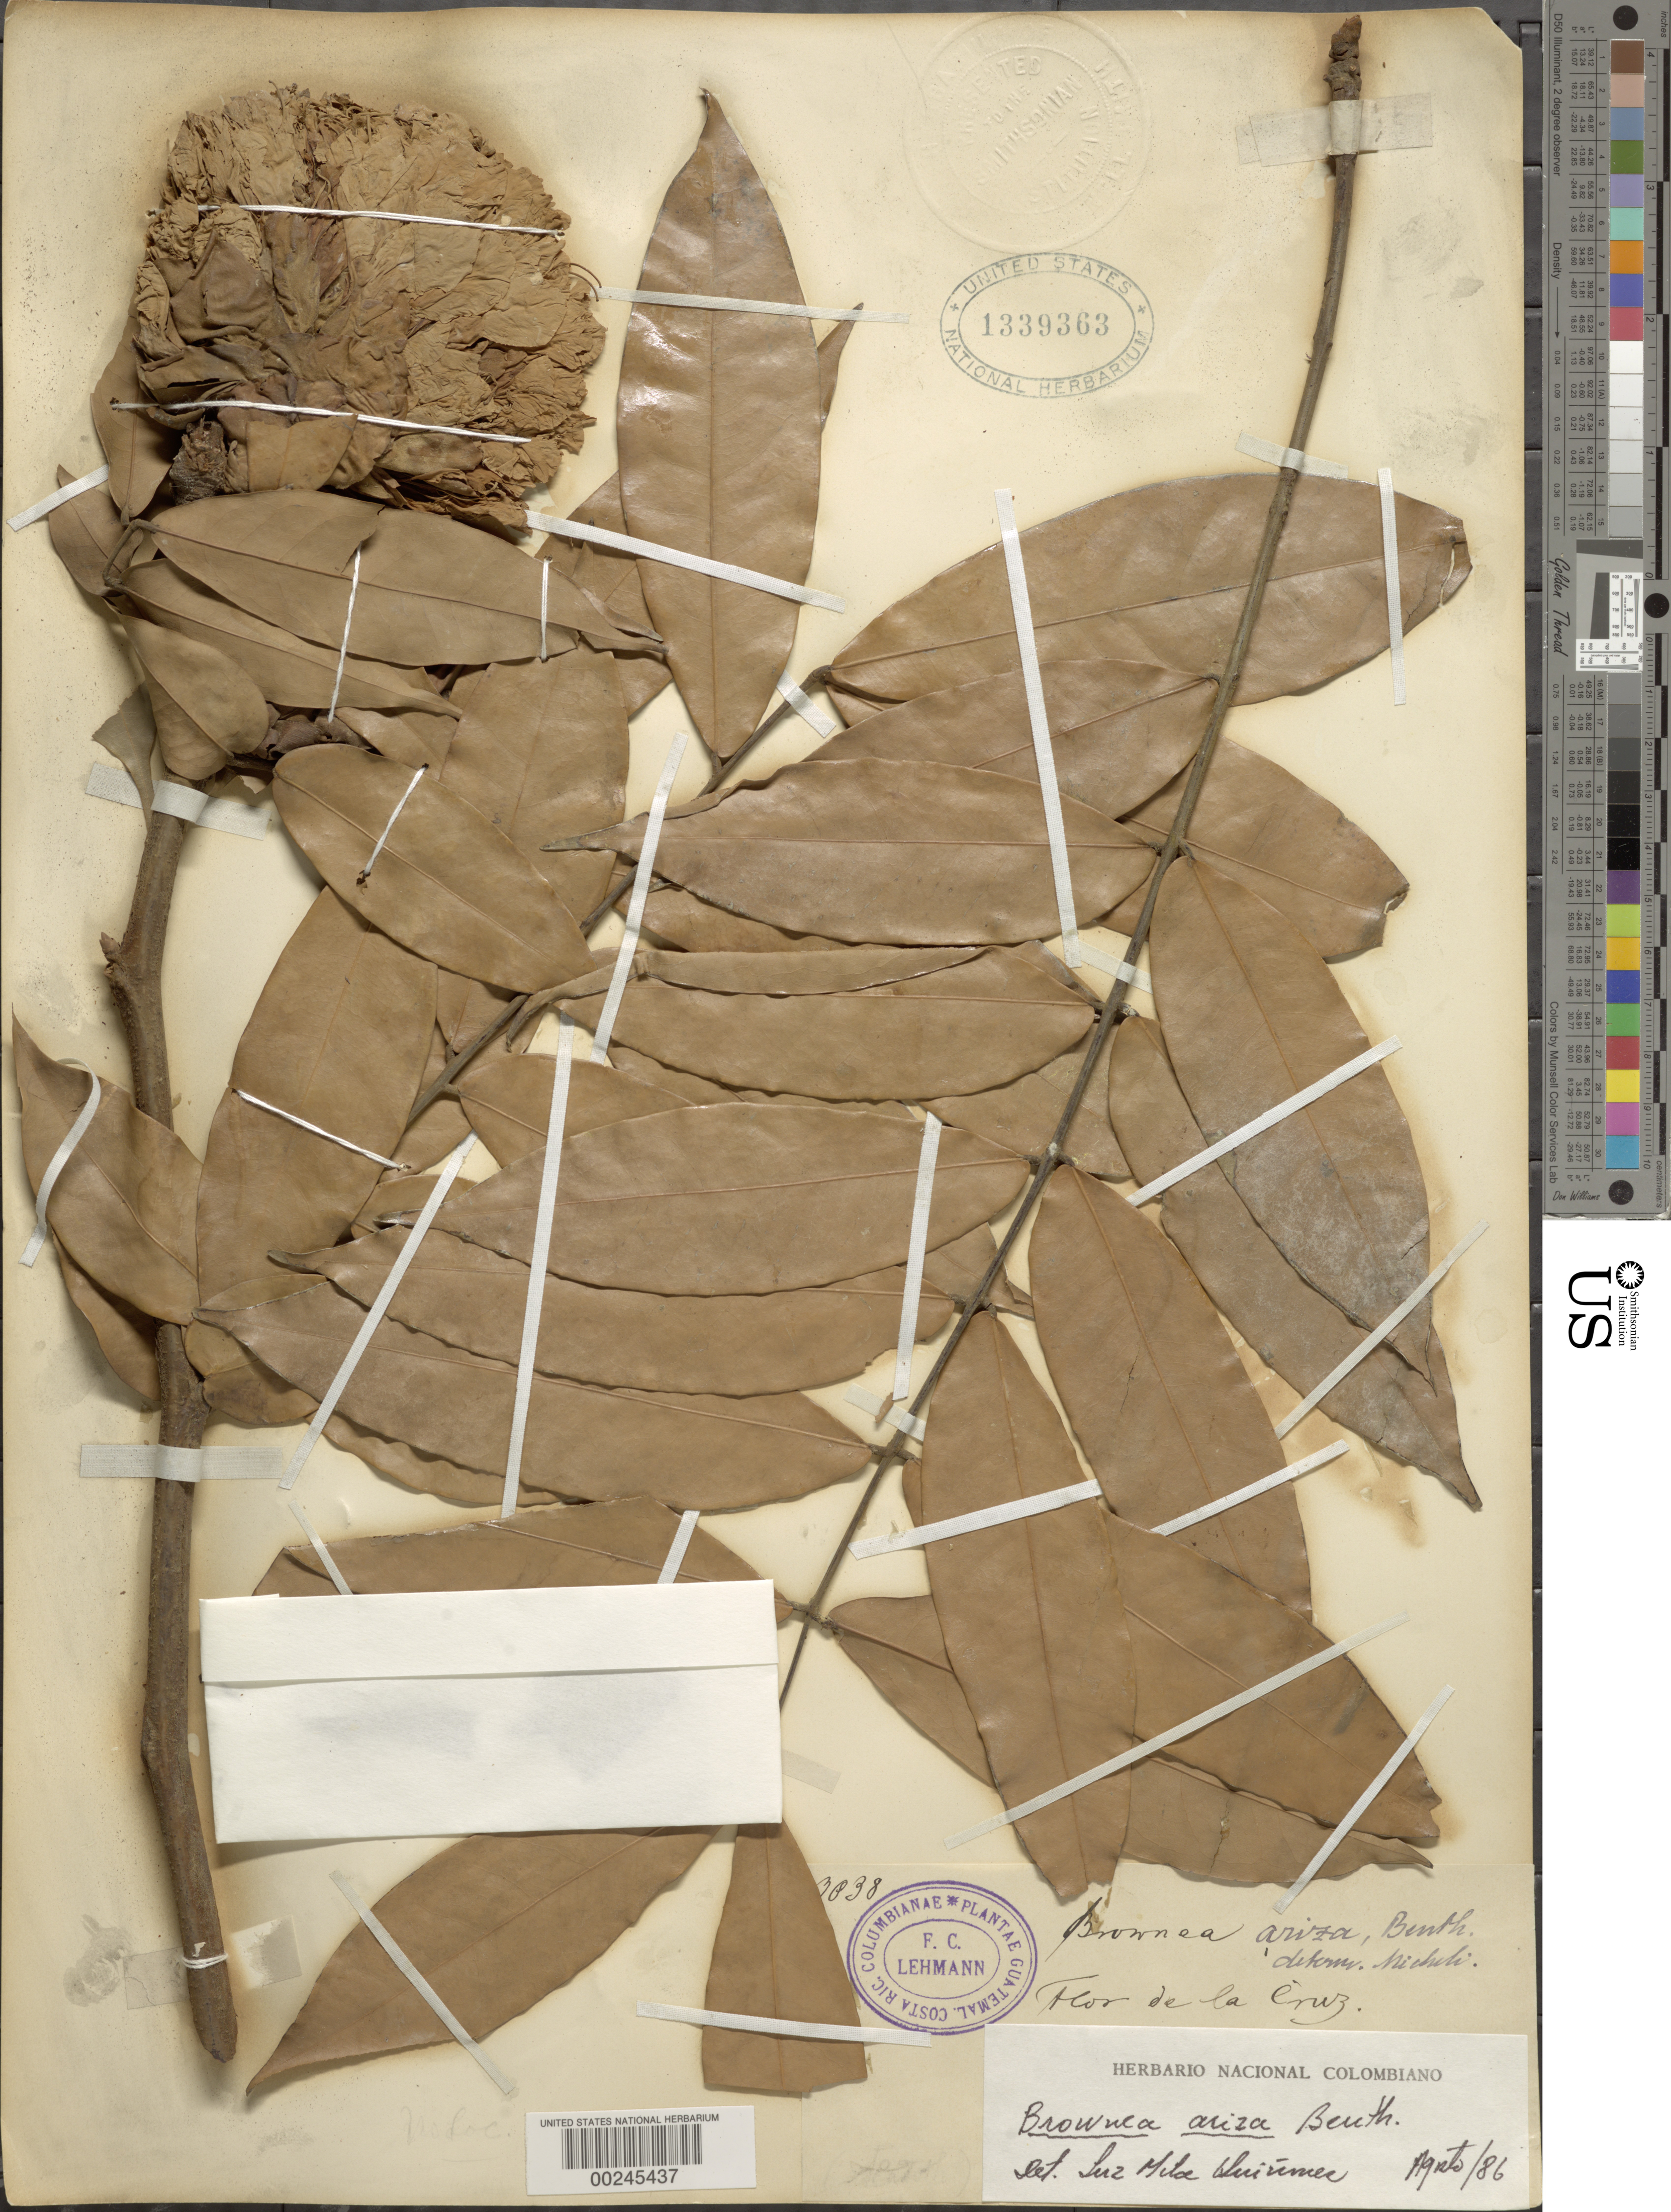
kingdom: Plantae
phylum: Tracheophyta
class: Magnoliopsida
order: Fabales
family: Fabaceae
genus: Brownea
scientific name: Brownea grandiceps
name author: Jacq.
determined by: Santos-Silva, J.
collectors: F. C. Lehmann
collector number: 3038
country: Colombia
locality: La Cruz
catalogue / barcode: US 1339363